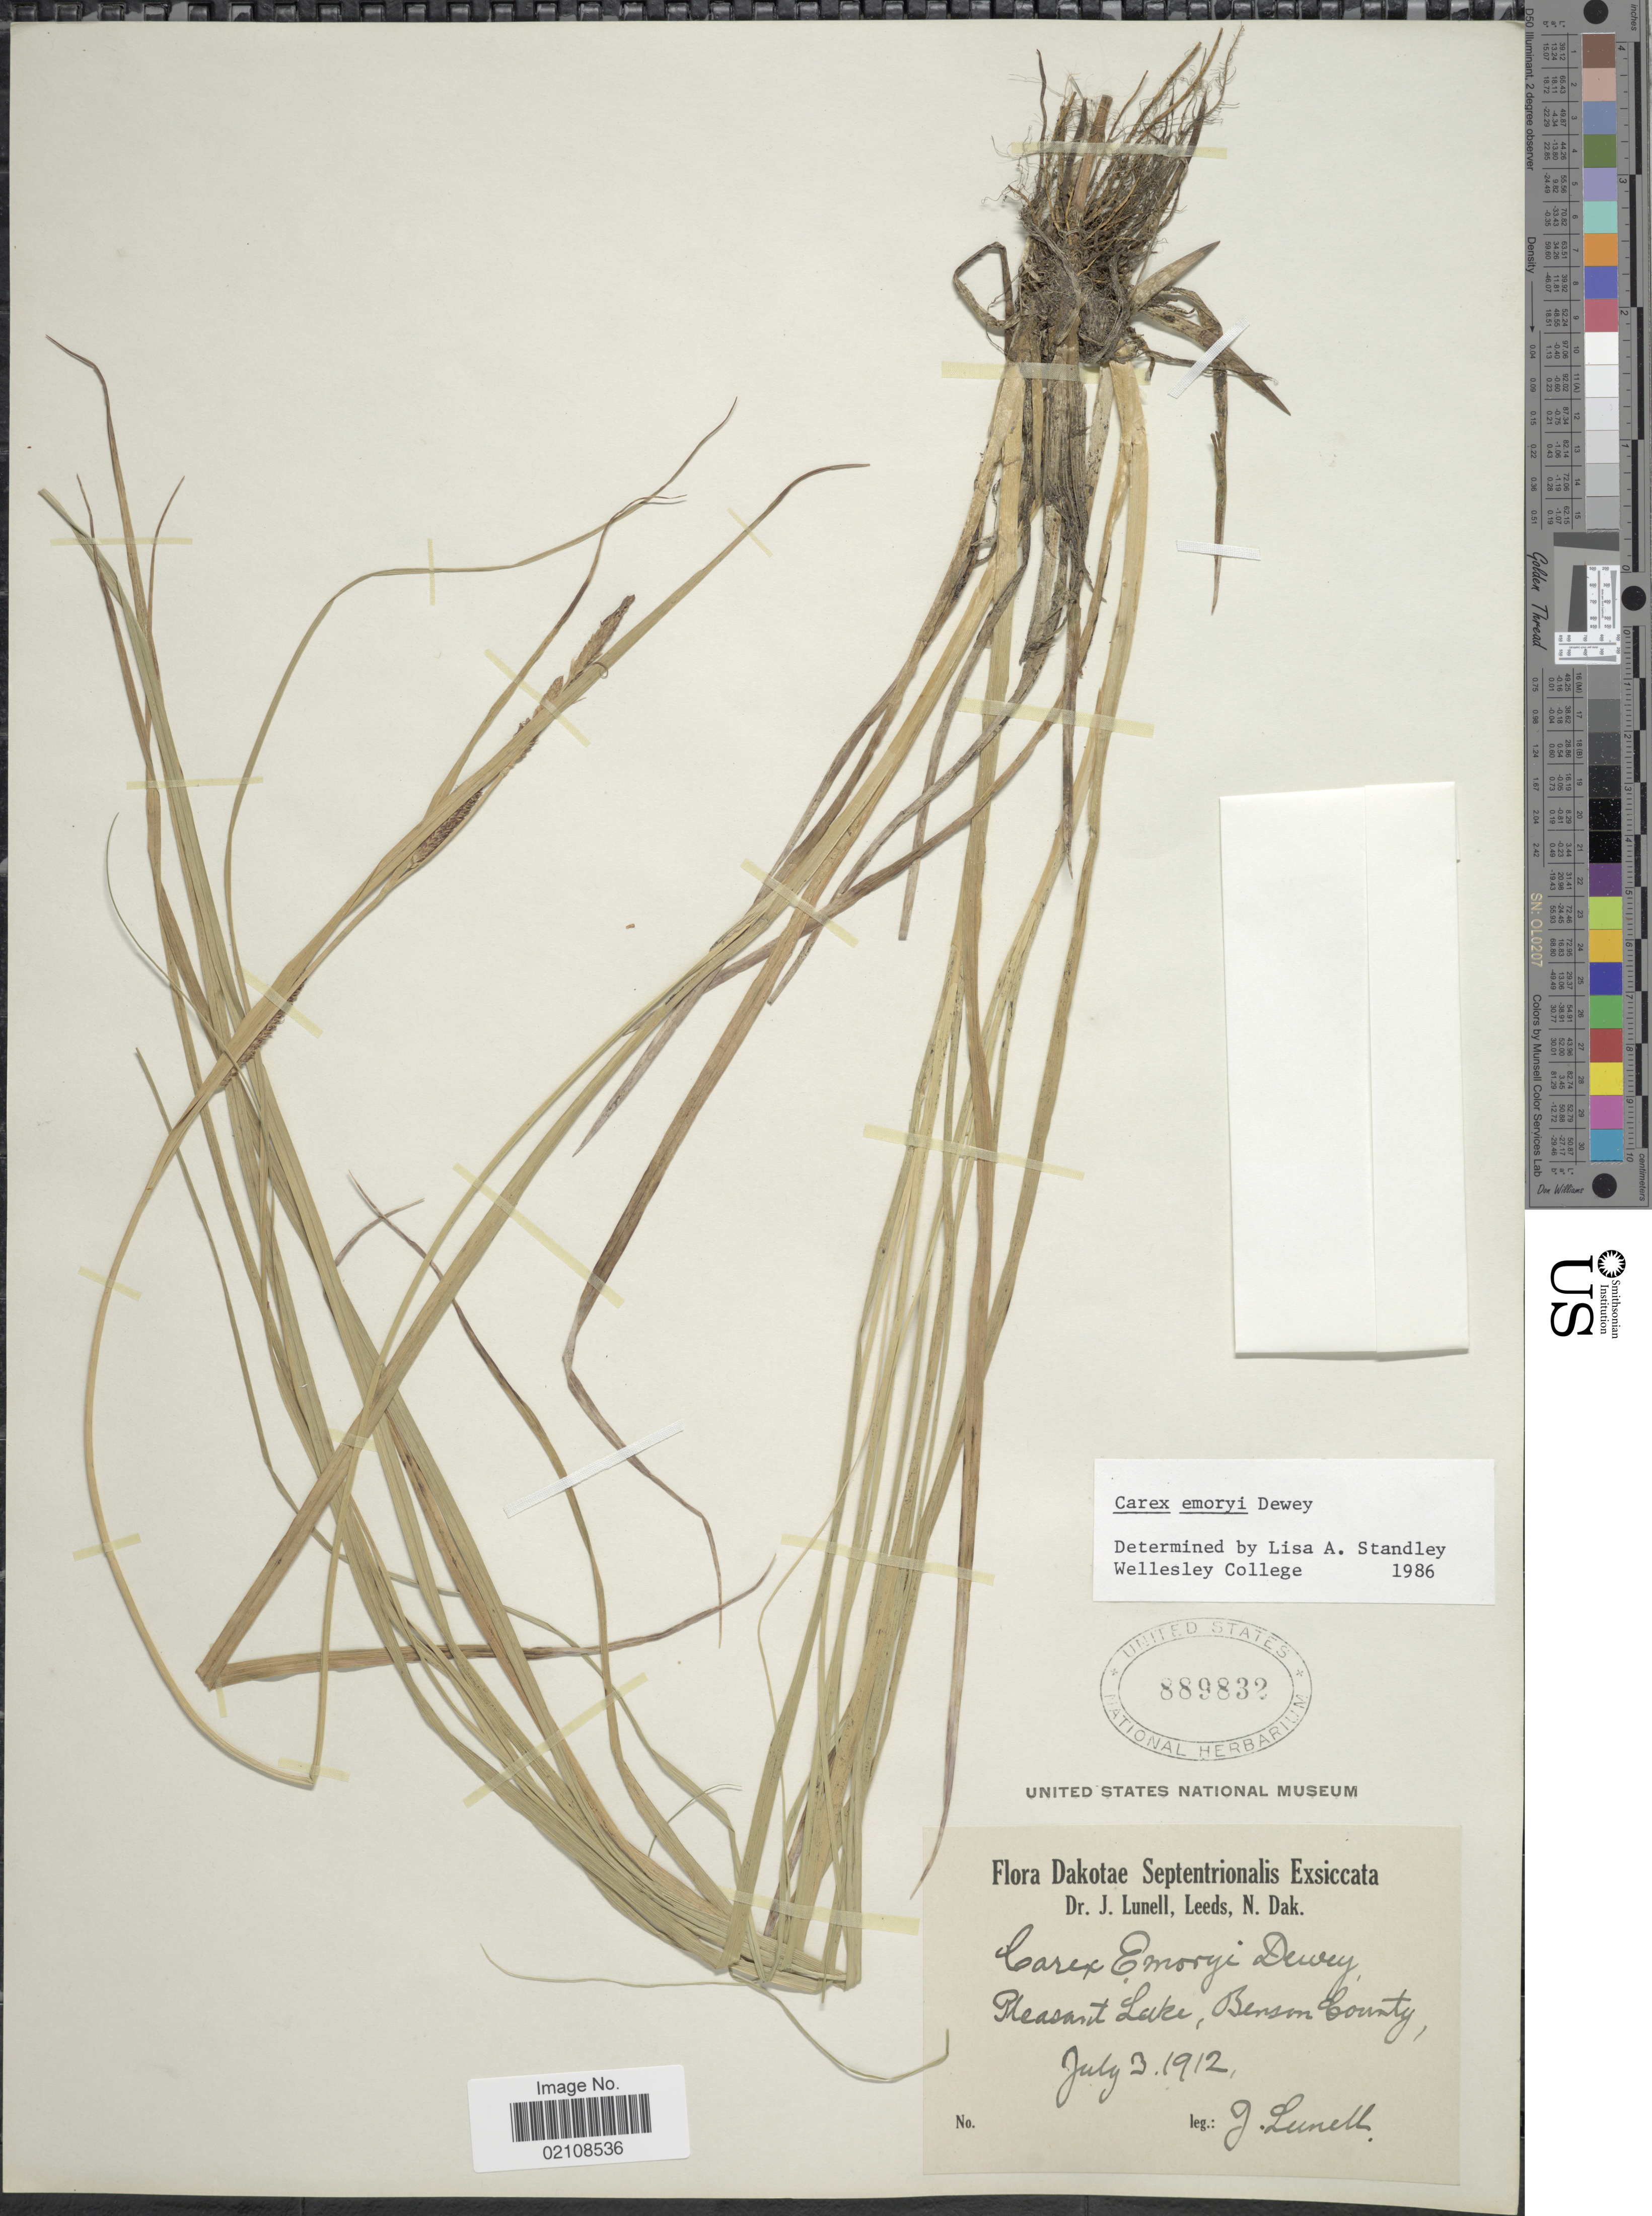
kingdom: Plantae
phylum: Tracheophyta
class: Liliopsida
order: Poales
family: Cyperaceae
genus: Carex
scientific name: Carex emoryi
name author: Dewey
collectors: J. Lunell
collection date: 1912-07-03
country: United States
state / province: North Dakota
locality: Pleasant Lake, Benson County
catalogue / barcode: US 889832